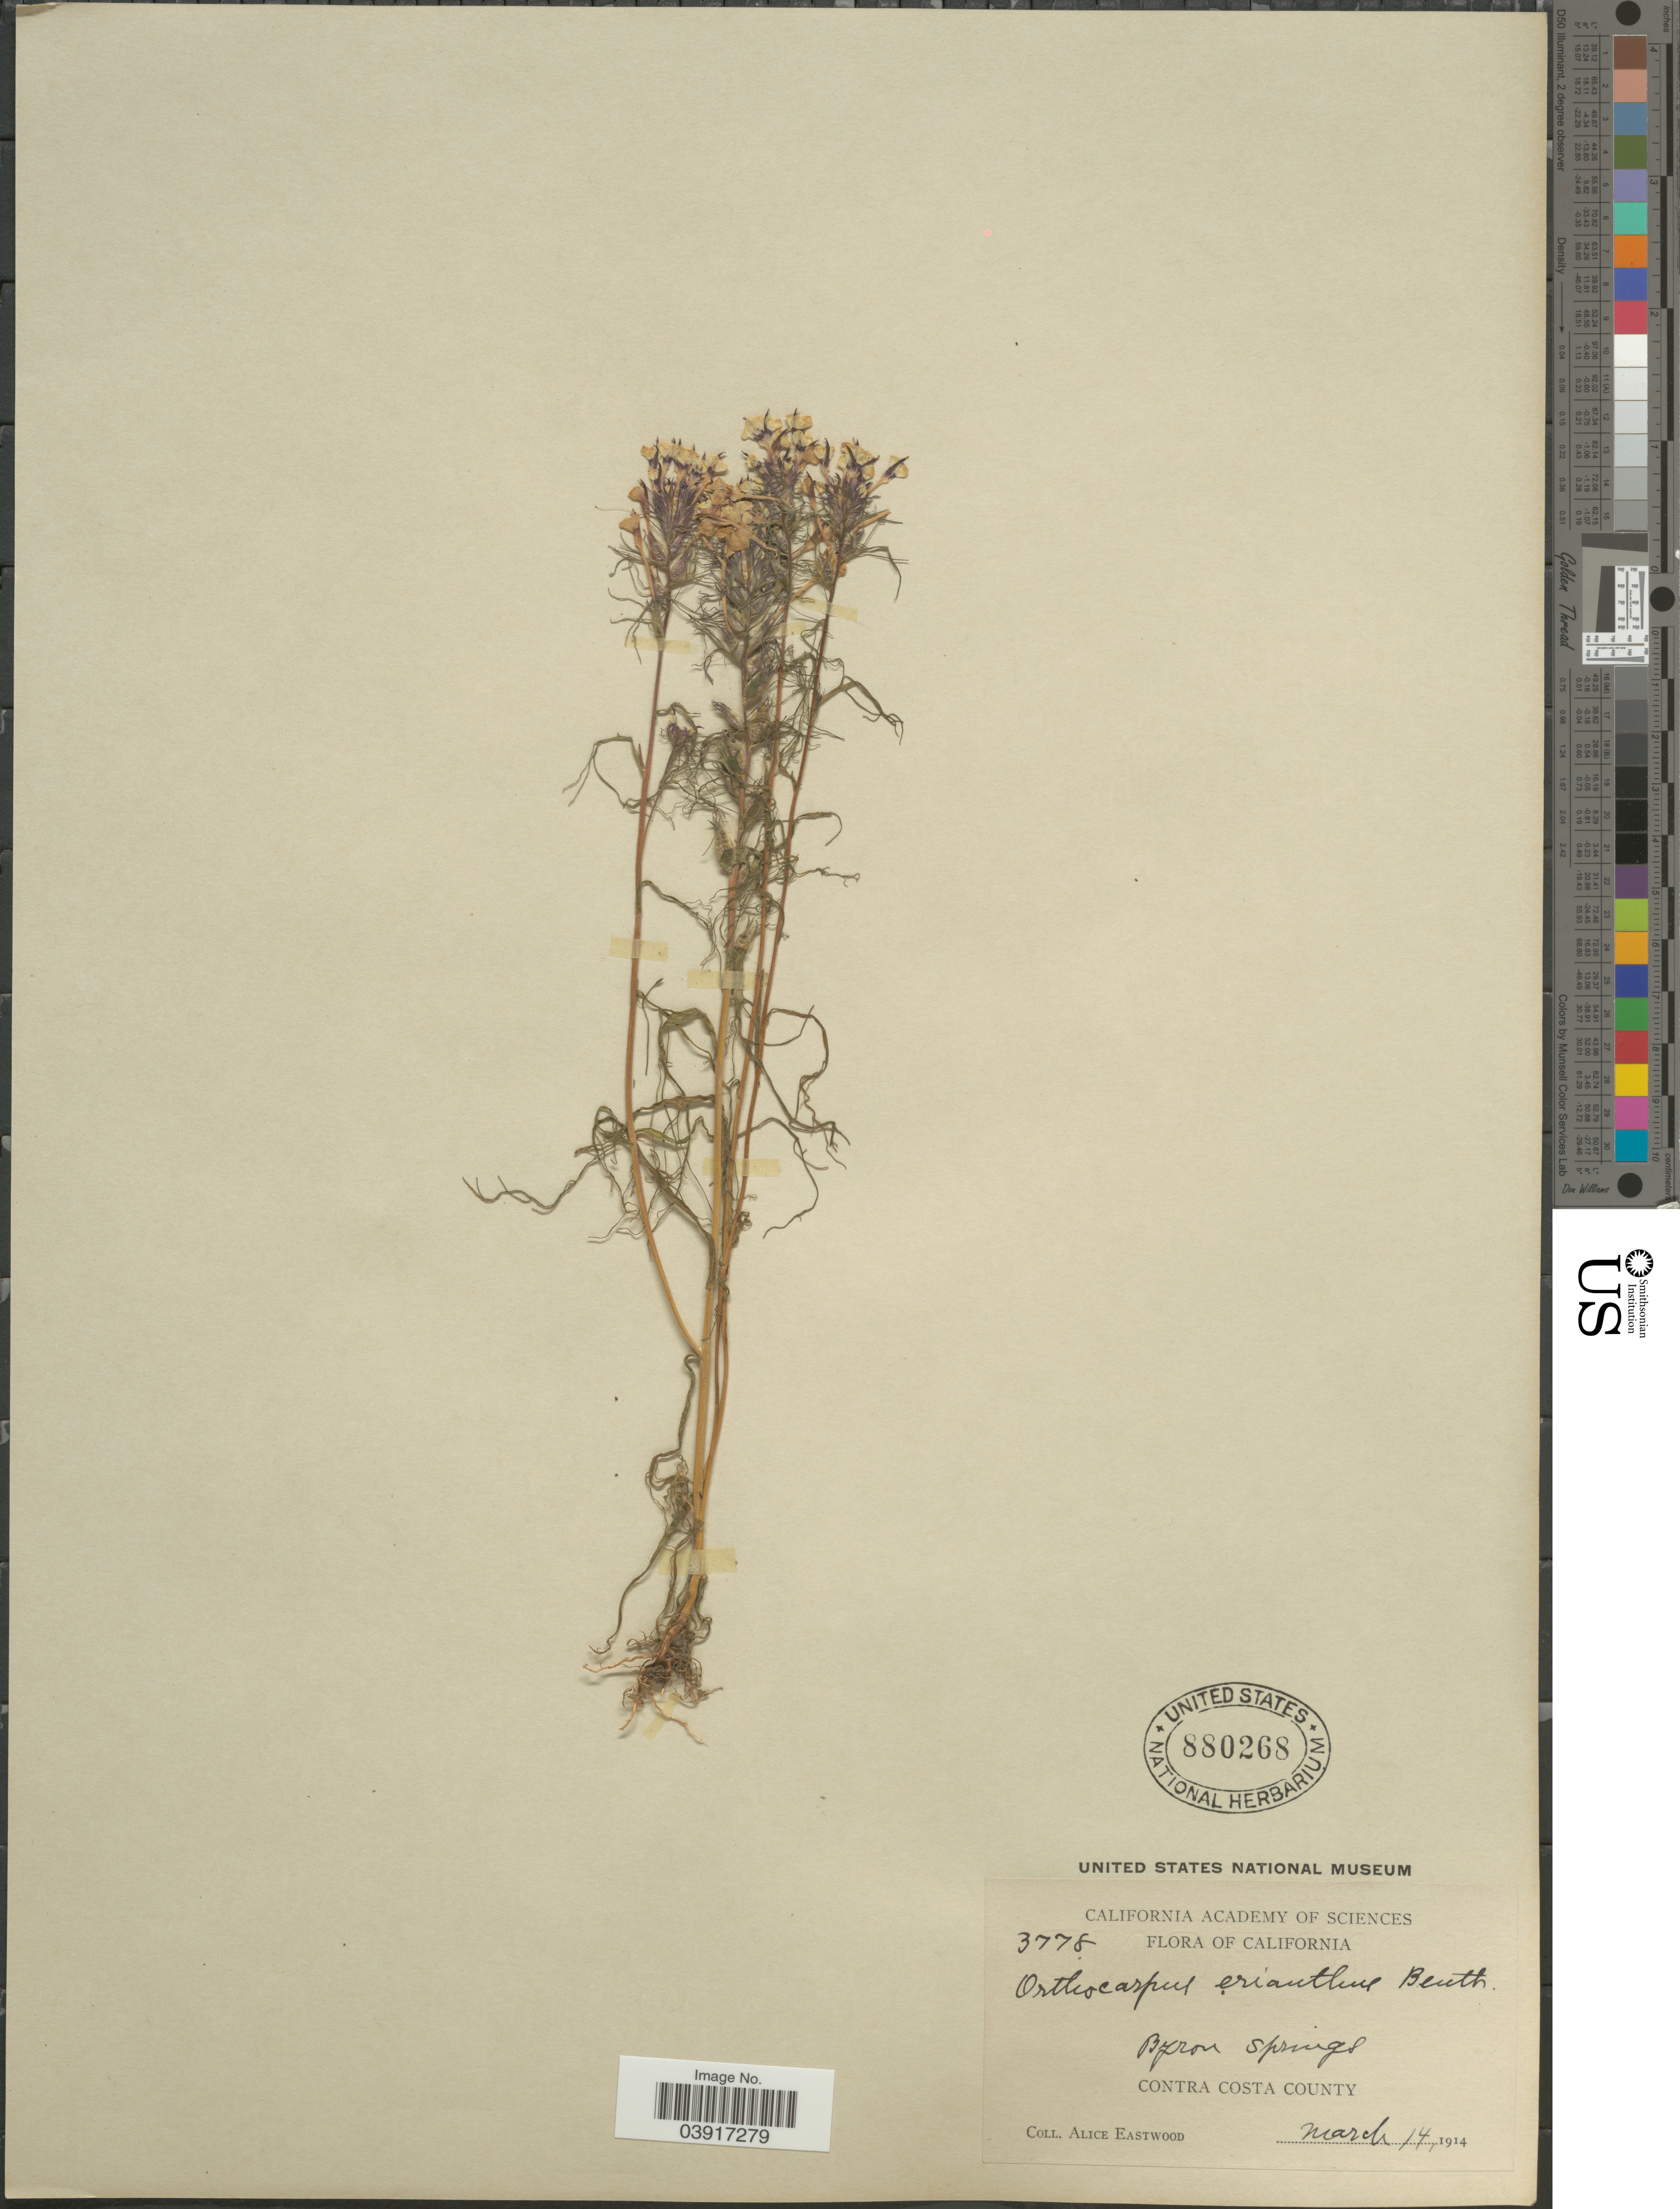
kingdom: Plantae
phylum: Tracheophyta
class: Magnoliopsida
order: Lamiales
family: Orobanchaceae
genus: Orthocarpus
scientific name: Orthocarpus erianthus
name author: Benth.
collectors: A. Eastwood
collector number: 3778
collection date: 1914-03-14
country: United States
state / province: California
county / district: Contra Costa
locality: Byron Springs. Contra Costa County.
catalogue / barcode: US 880268